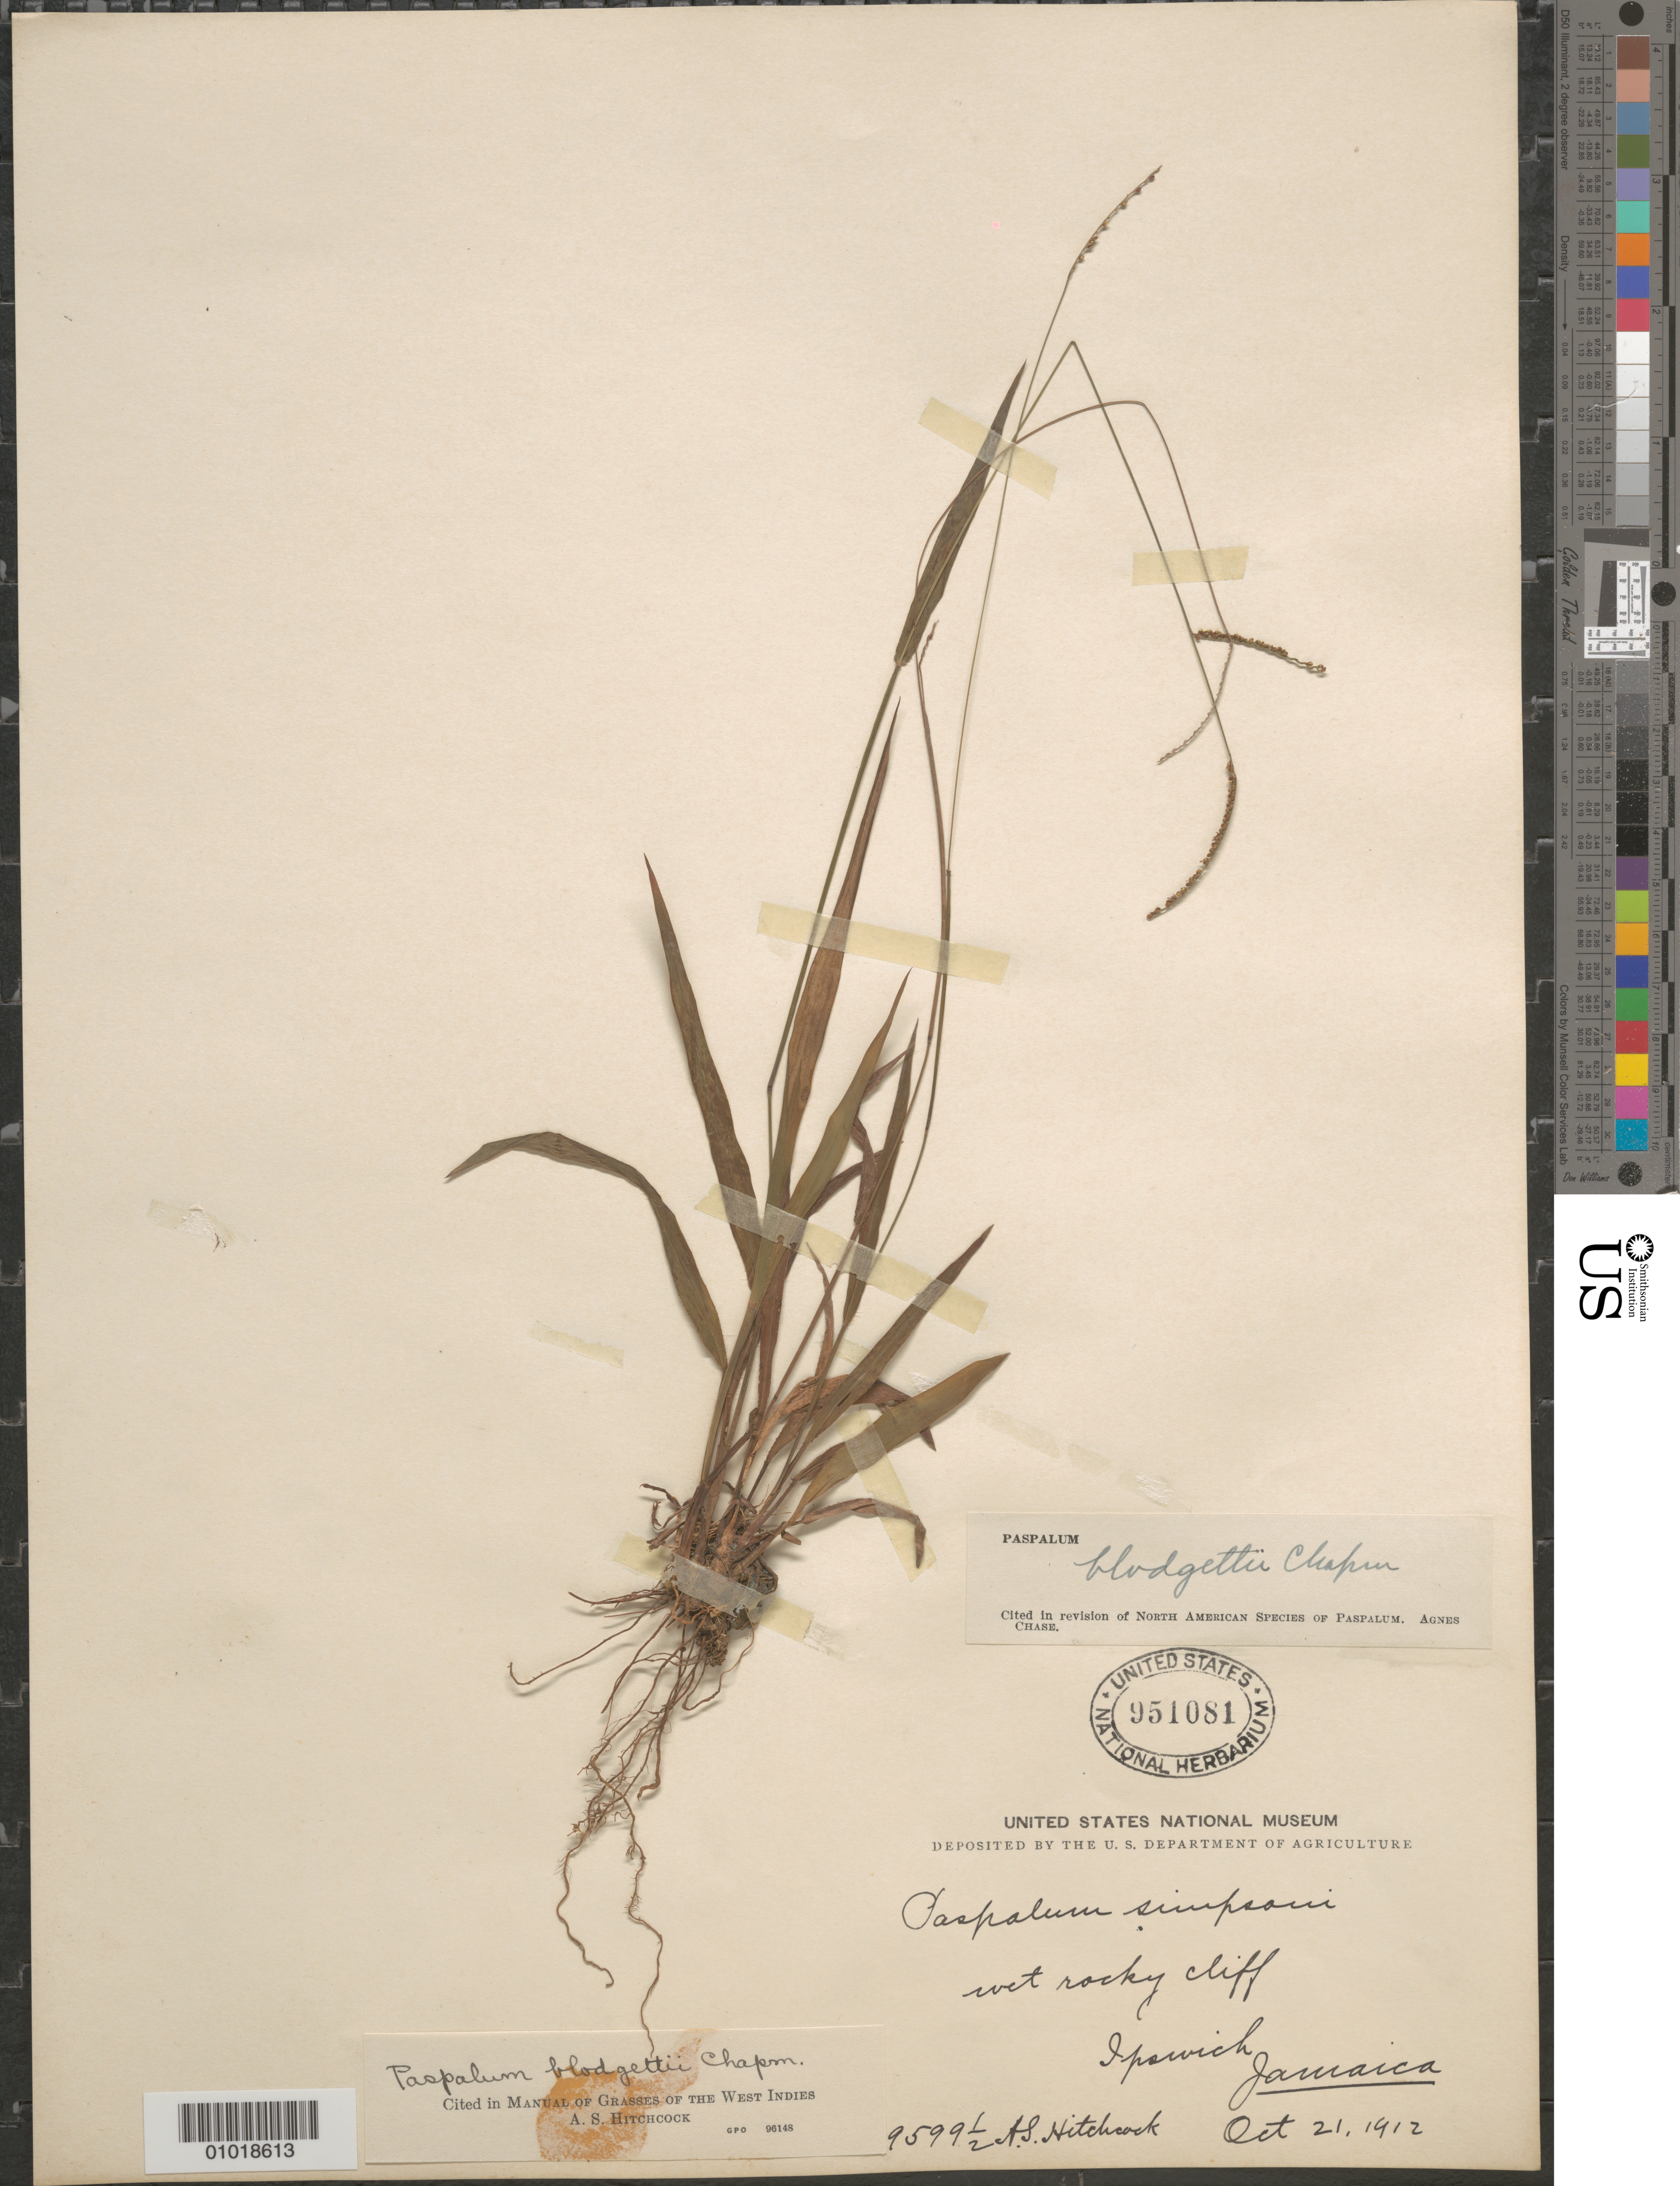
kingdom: Plantae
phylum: Tracheophyta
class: Liliopsida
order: Poales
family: Poaceae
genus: Paspalum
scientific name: Paspalum blodgettii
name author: Chapm.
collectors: A. S. Hitchcock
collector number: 9559(1/2)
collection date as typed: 21 Oct 1912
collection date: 1912-10-21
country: Jamaica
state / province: Saint Elizabeth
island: Jamaica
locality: Wet rocky cliff, Ipswich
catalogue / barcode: US 951081